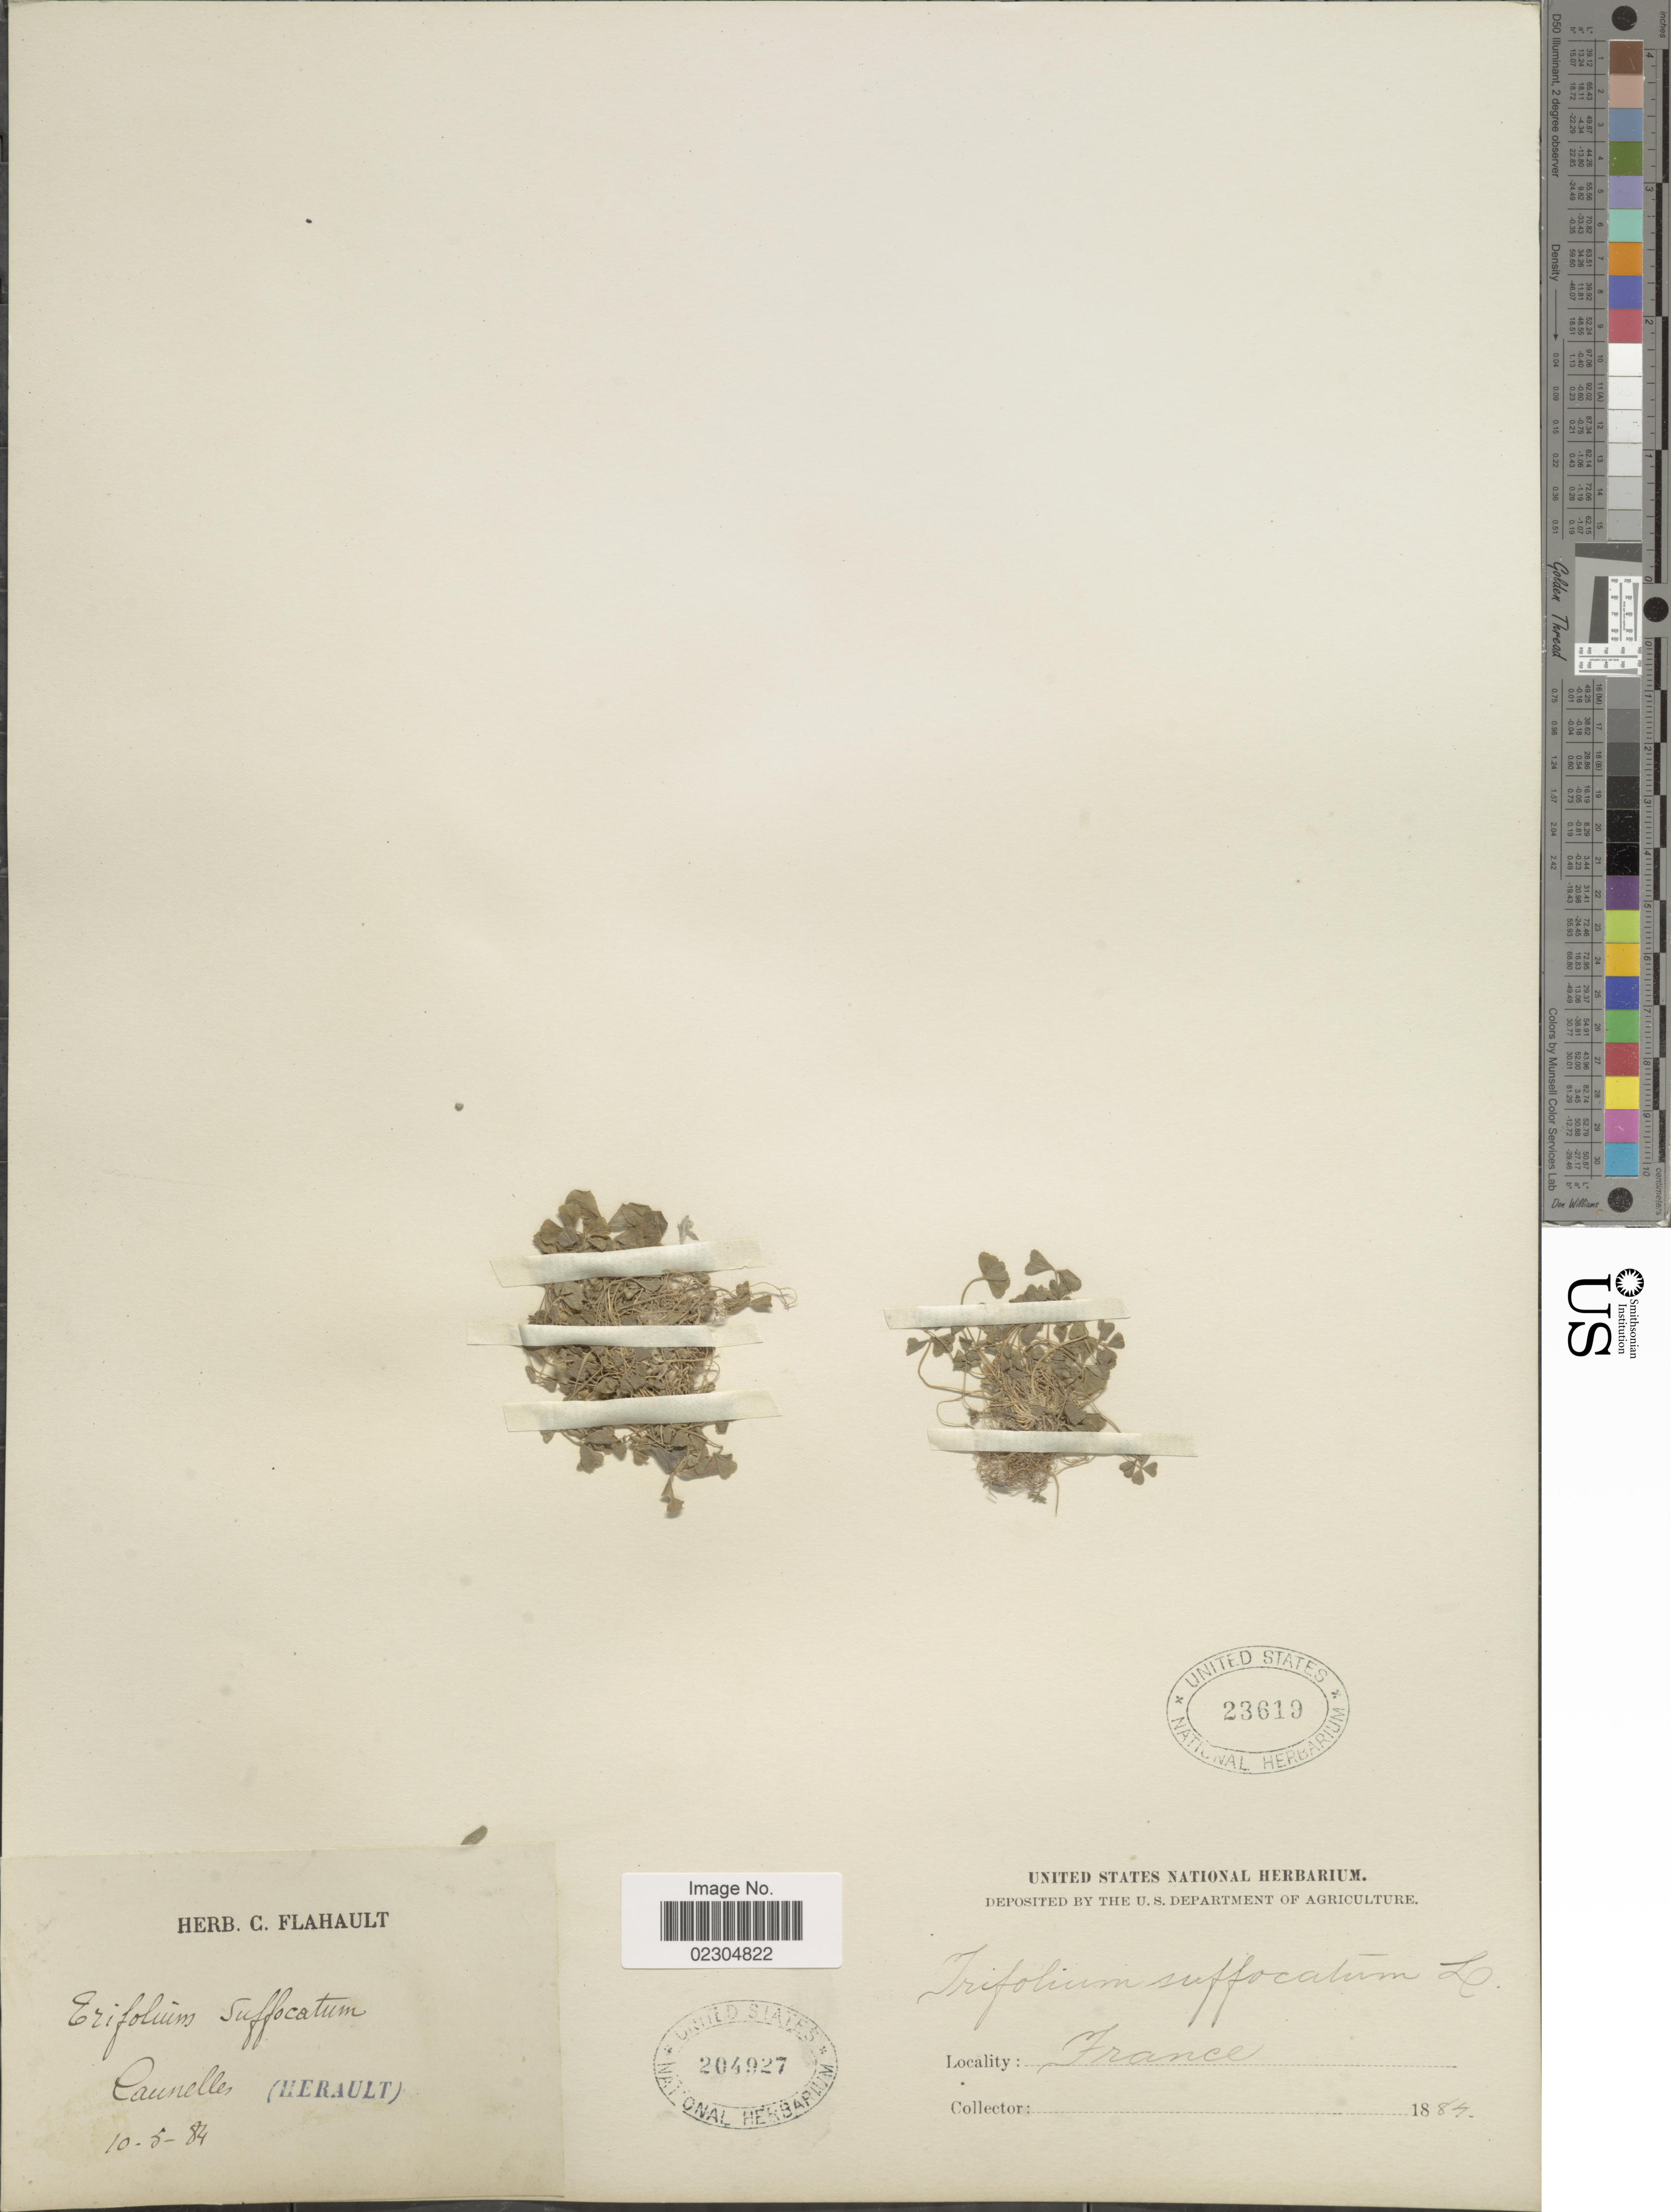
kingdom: Plantae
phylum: Tracheophyta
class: Magnoliopsida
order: Fabales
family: Fabaceae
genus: Trifolium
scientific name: Trifolium suffocatum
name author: L.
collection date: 1884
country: France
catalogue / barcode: US 23619